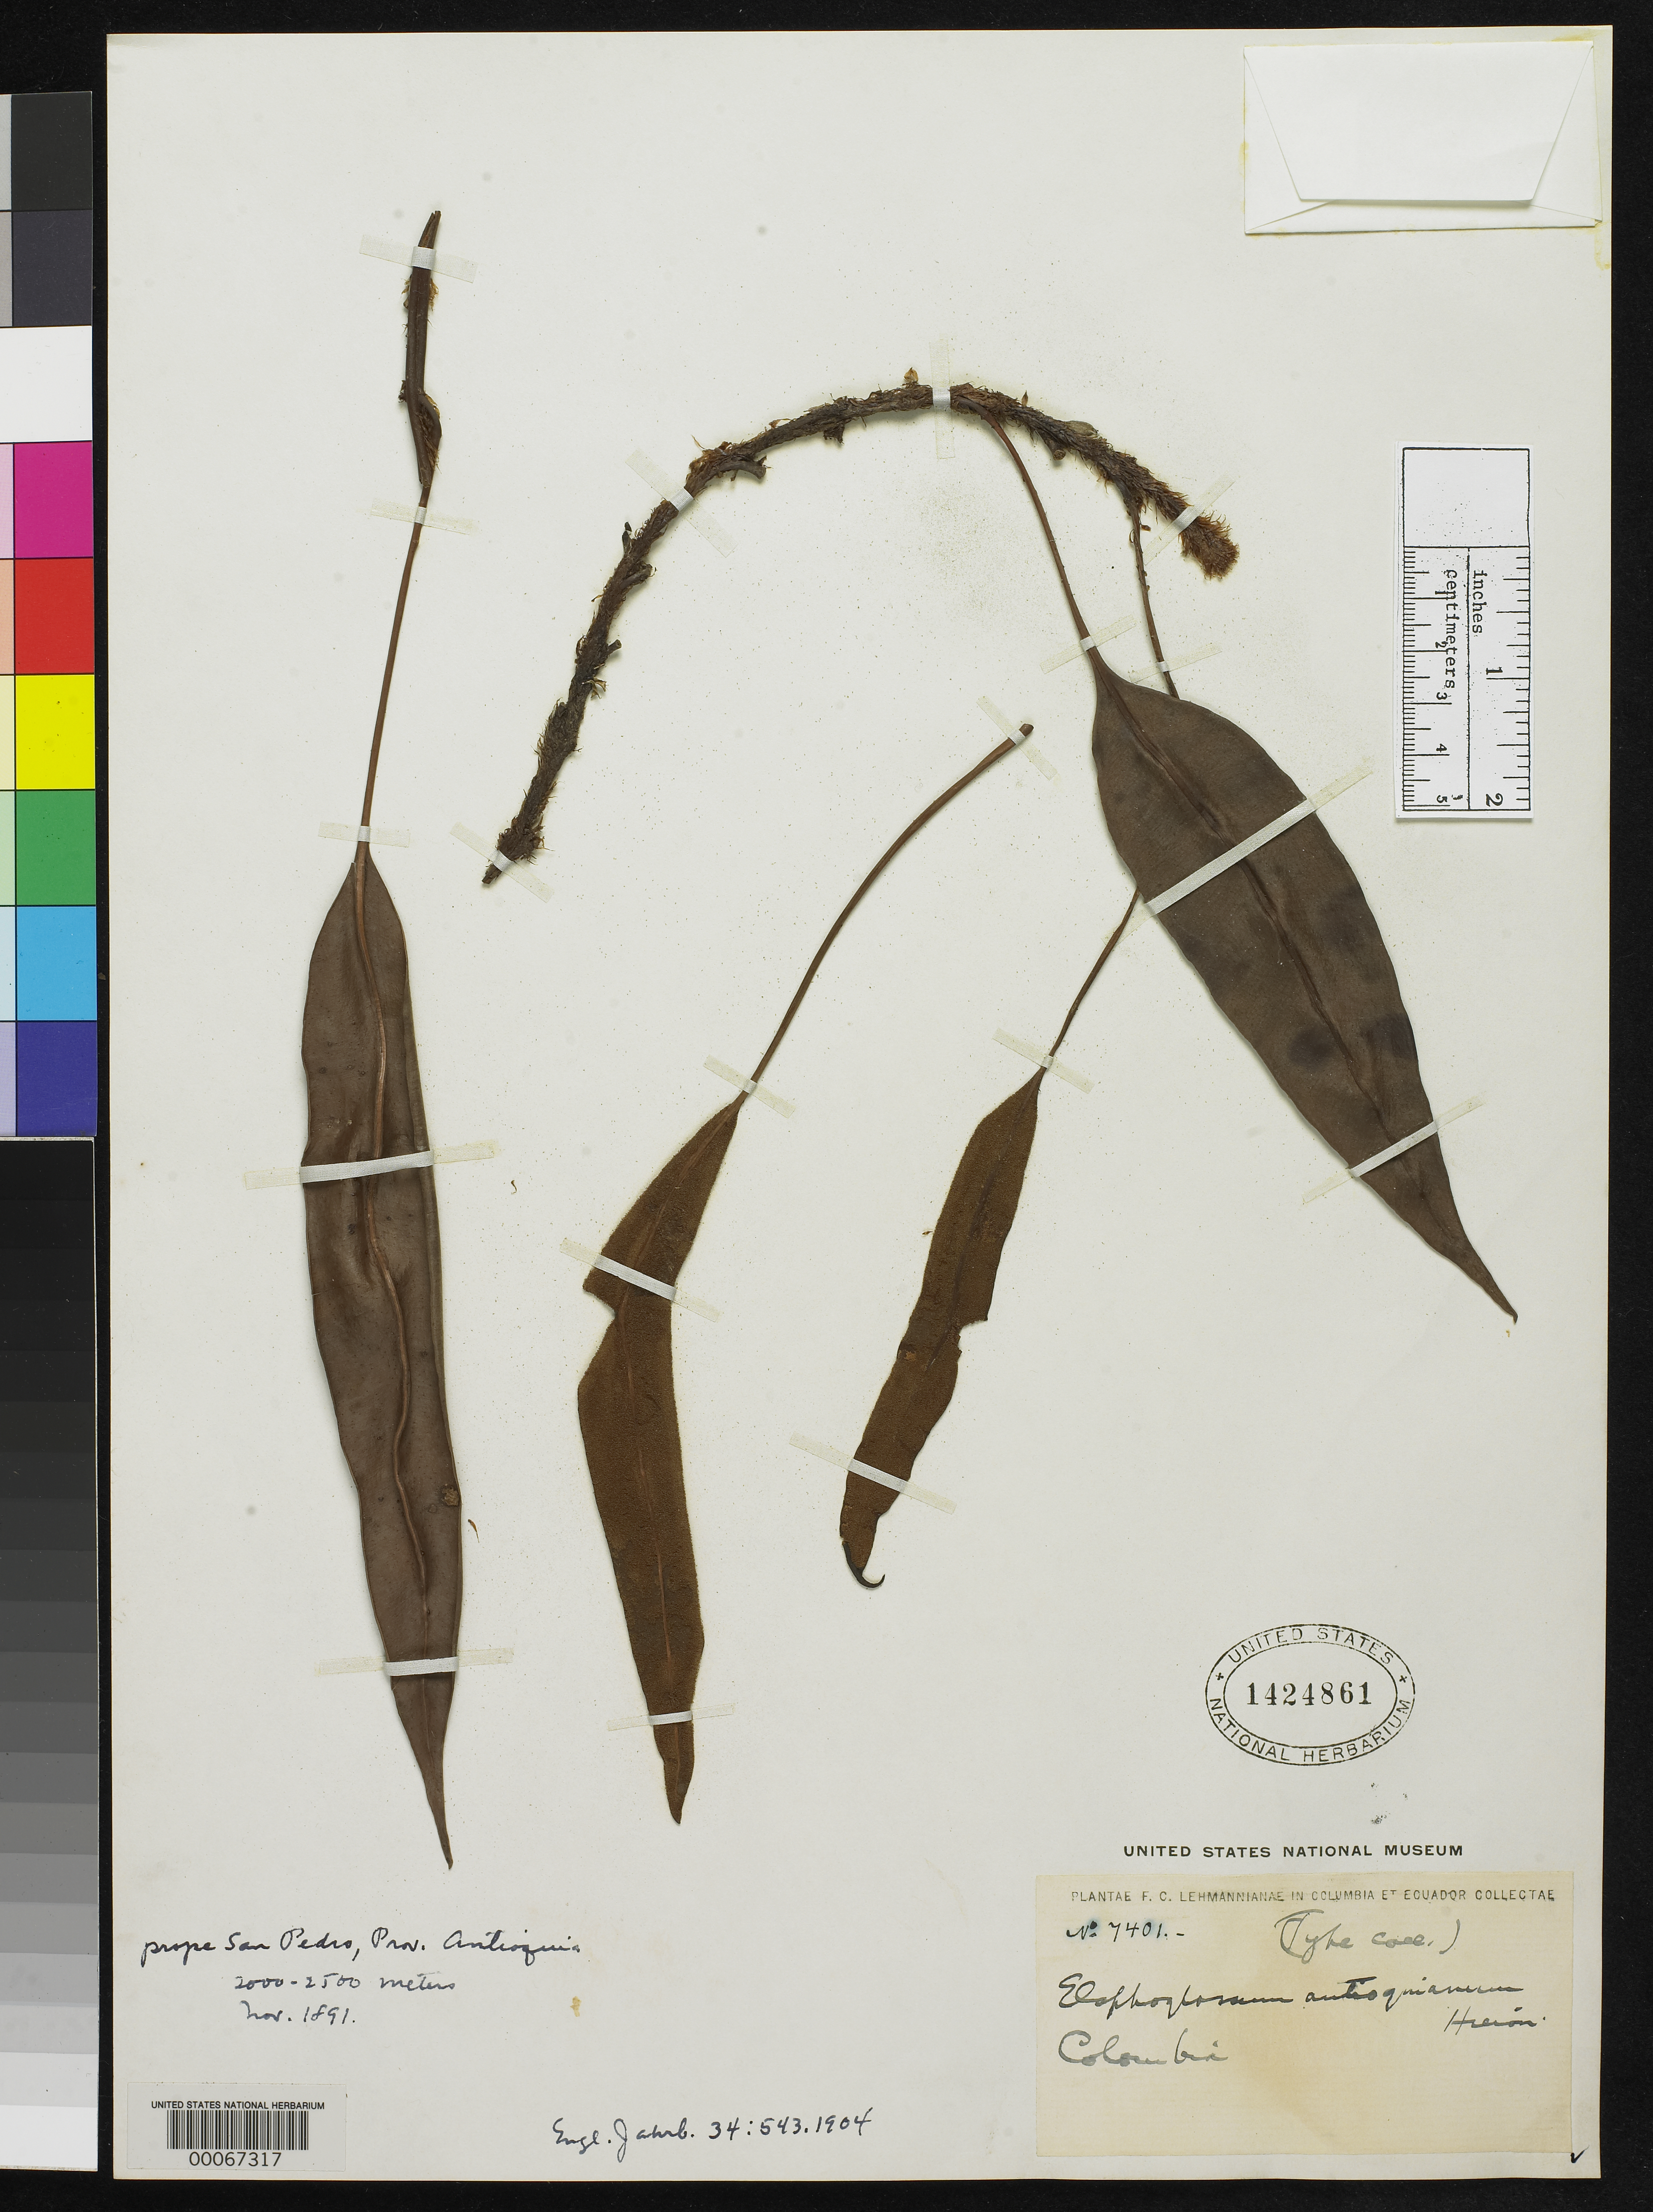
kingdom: Plantae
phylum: Tracheophyta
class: Polypodiopsida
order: Polypodiales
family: Dryopteridaceae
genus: Elaphoglossum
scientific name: Elaphoglossum antioquianum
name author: Hieron.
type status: Isotype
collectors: F. C. Lehmann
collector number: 7401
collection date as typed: Nov 1891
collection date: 1891-11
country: Colombia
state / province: Antioquia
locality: Prope San Pedro.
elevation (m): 2000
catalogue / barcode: US 1424861